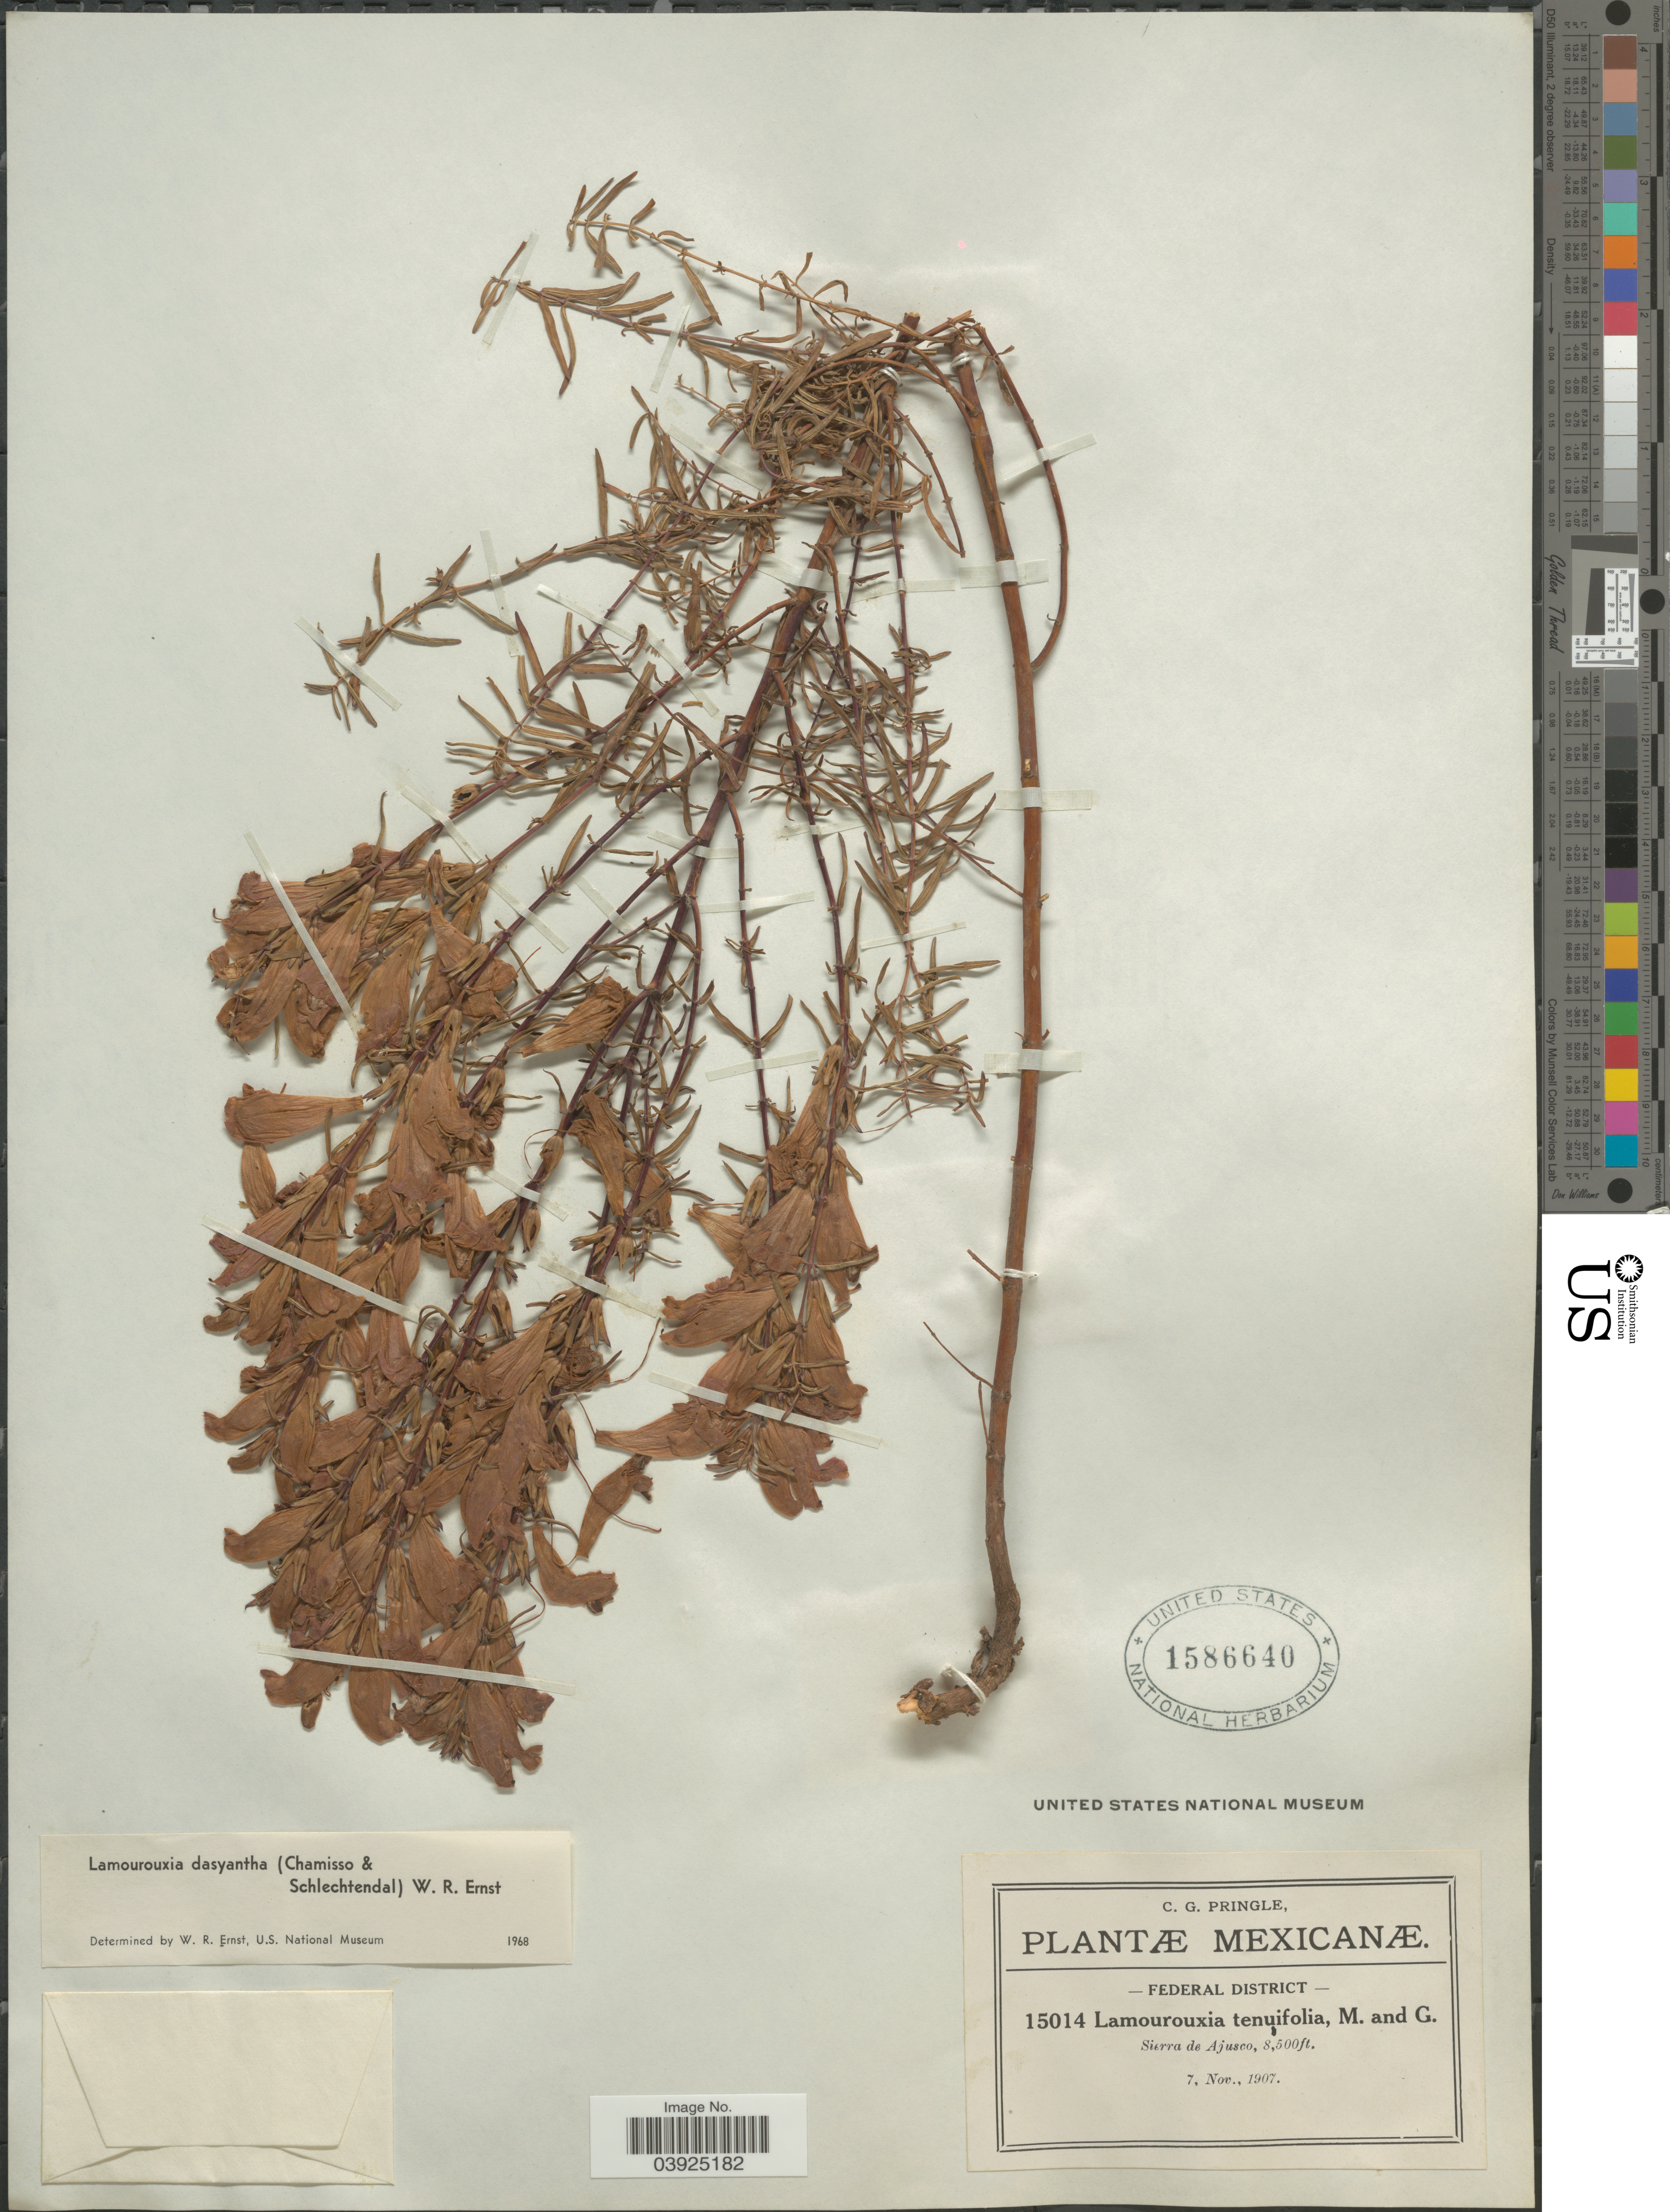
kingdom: Plantae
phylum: Tracheophyta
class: Magnoliopsida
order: Lamiales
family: Orobanchaceae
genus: Lamourouxia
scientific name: Lamourouxia linearis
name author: Benth.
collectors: C. G. Pringle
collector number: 15014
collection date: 1907-11-07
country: Mexico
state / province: Distrito Federal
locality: Federal District. Sierra de Ajusco.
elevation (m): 2591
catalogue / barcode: US 1586640